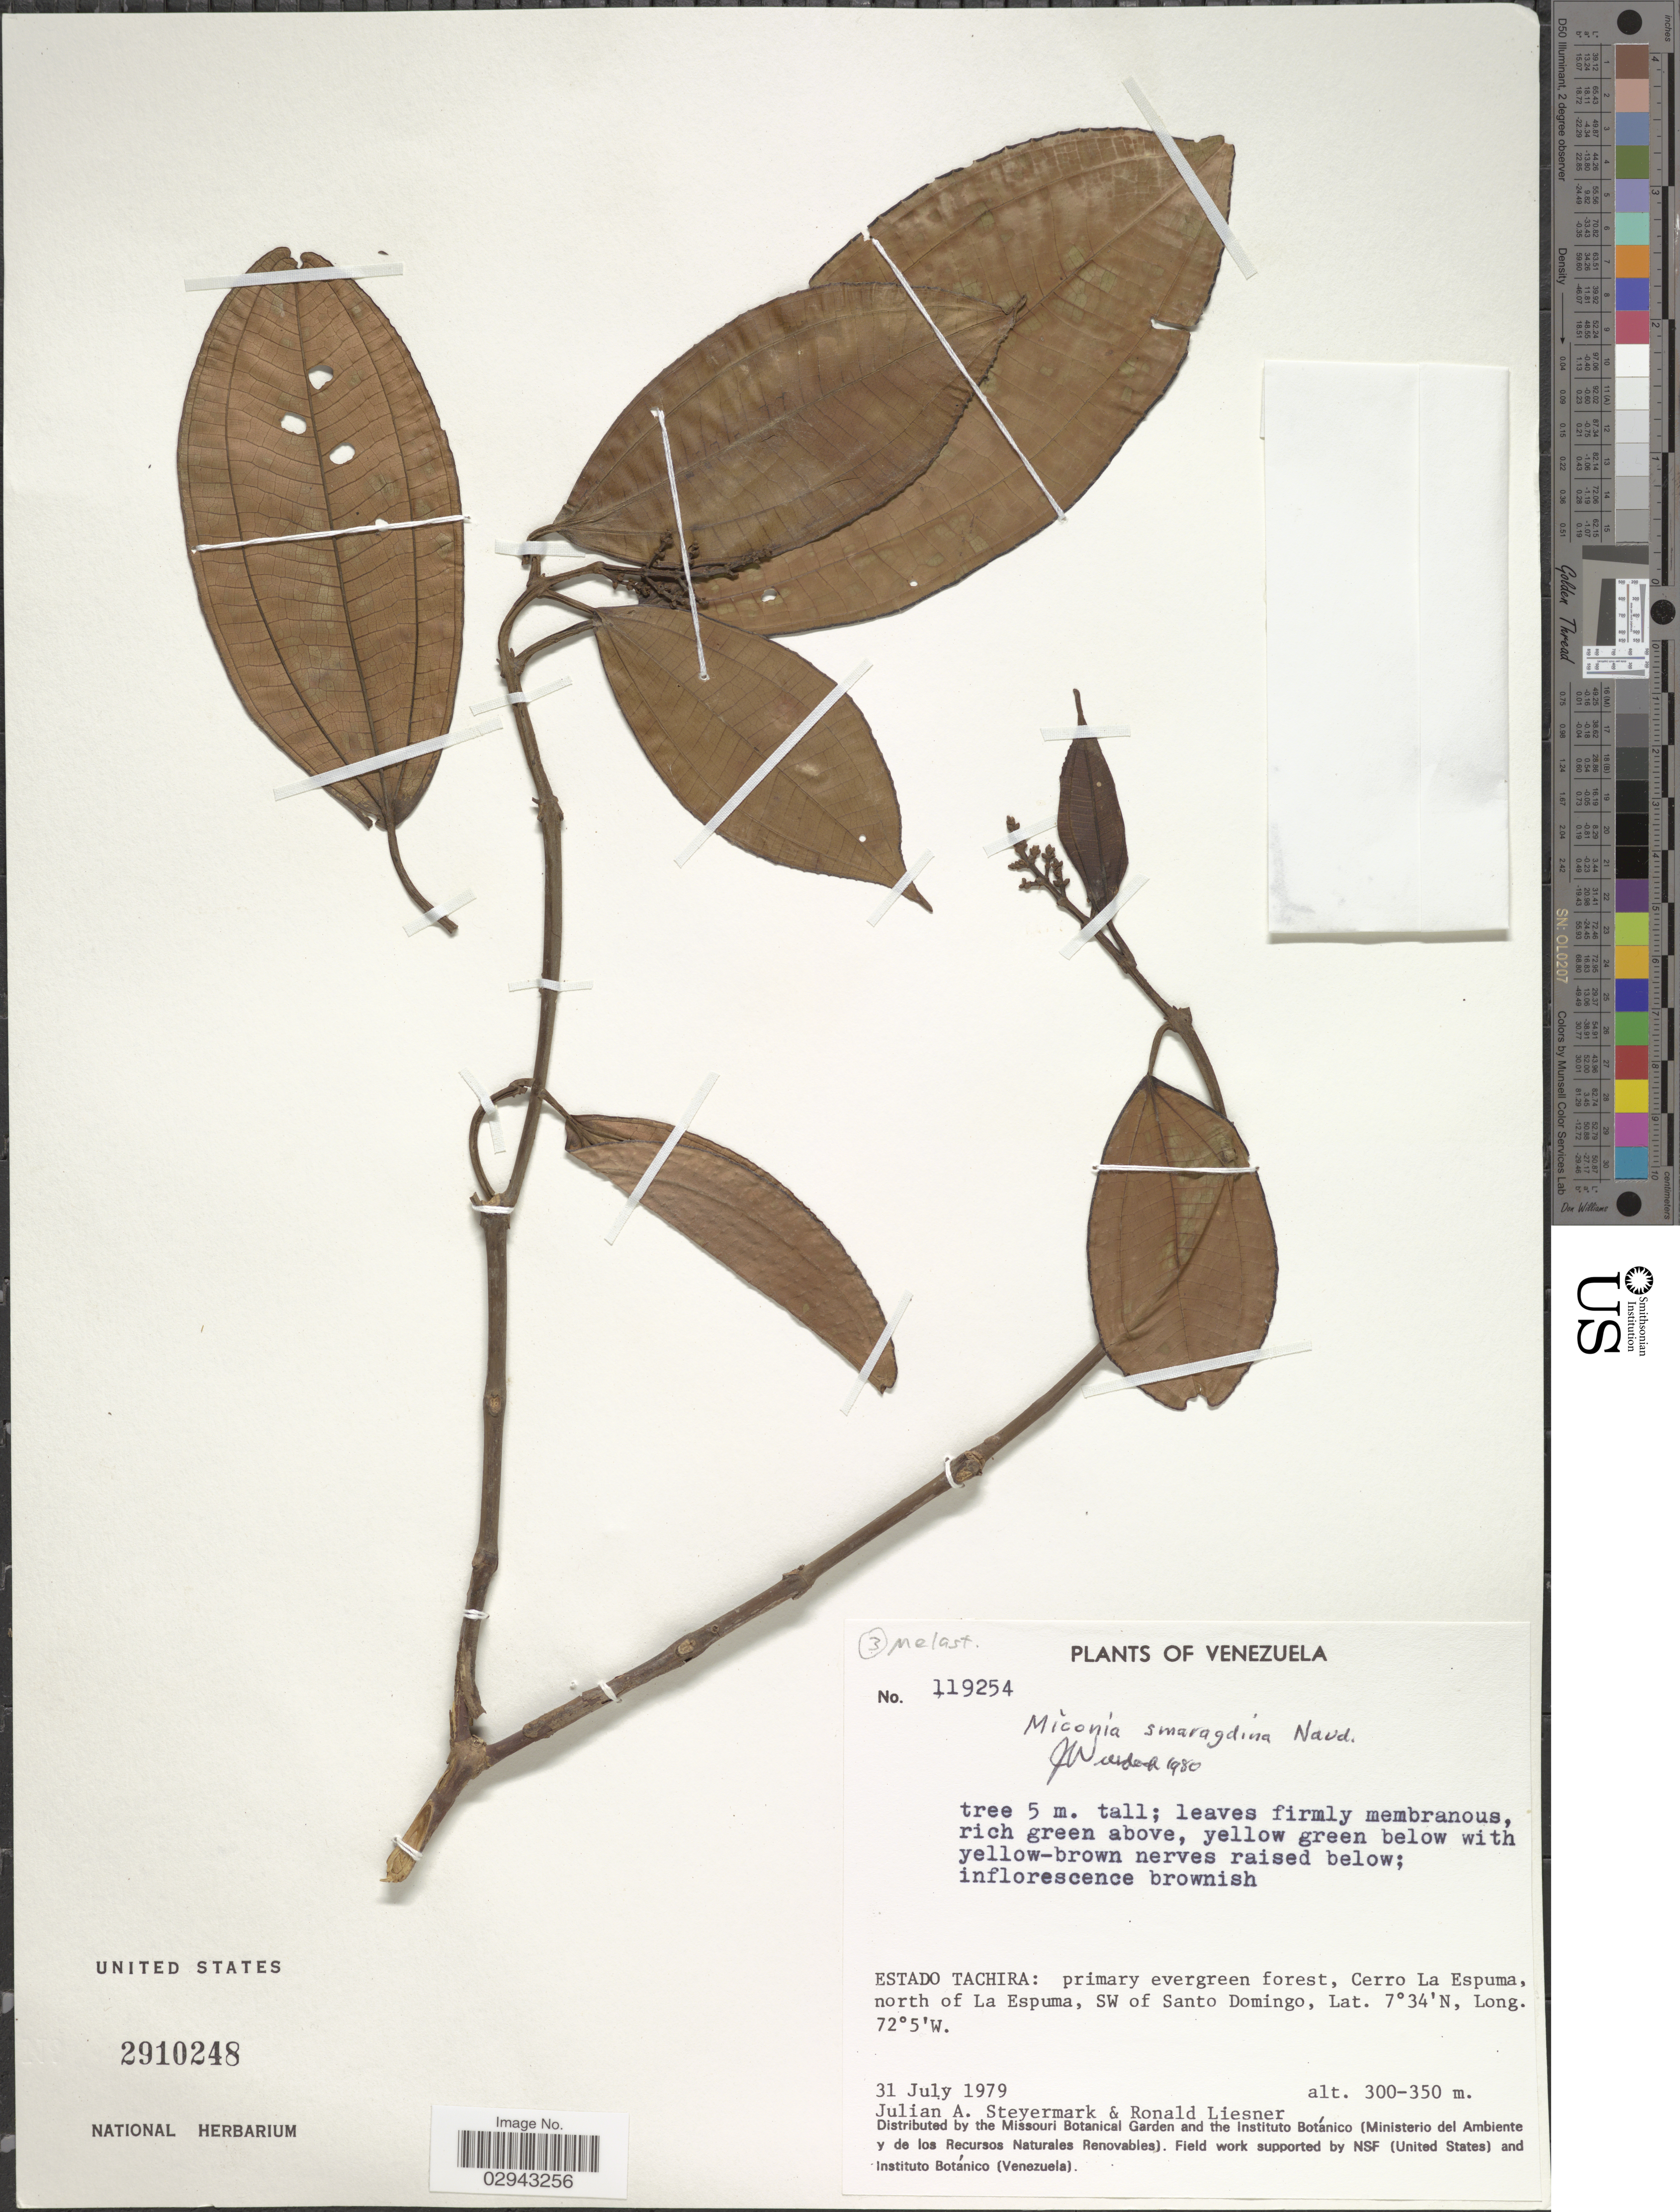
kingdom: Plantae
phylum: Tracheophyta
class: Magnoliopsida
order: Myrtales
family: Melastomataceae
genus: Miconia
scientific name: Miconia smaragdina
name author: Naudin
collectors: J. Steyermark & R. L. Liesner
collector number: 119254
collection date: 1979-07-31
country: Venezuela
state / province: Tachira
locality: Primary evergreen forest, Cerro La Espuma, north of La Espuma, SW of Santo Domingo.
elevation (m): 300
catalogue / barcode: US 2910248